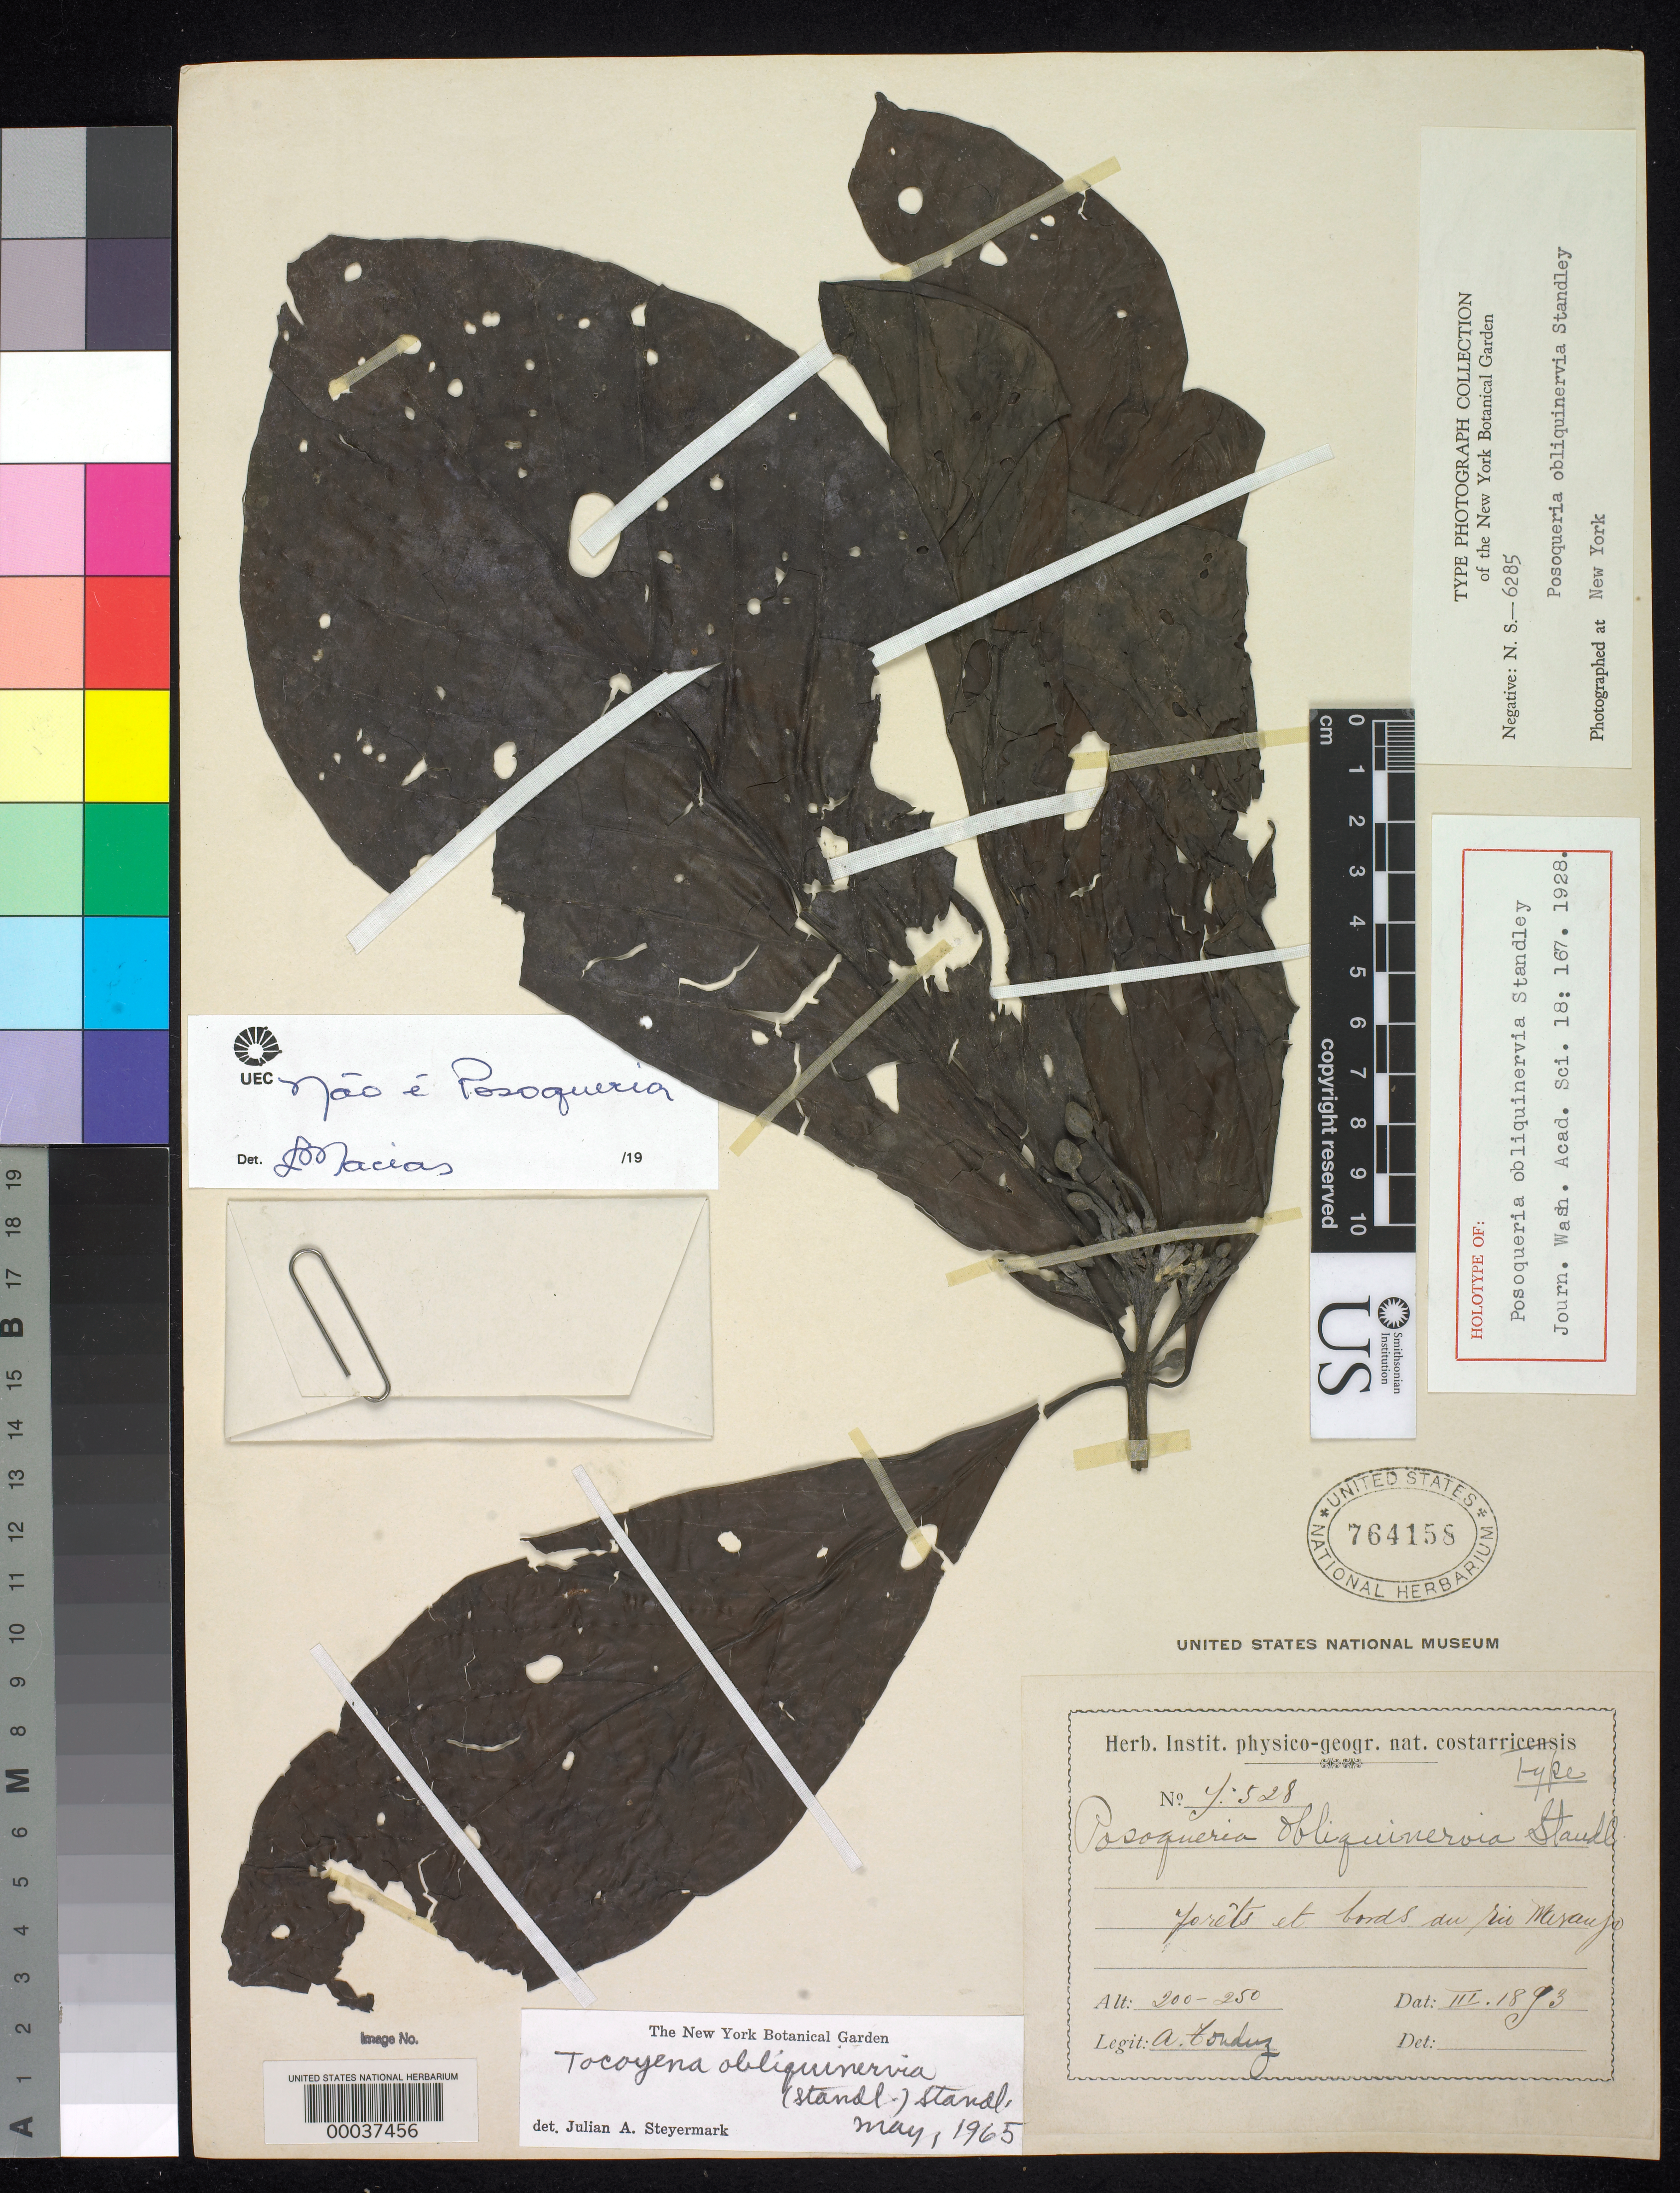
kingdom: Plantae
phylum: Tracheophyta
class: Magnoliopsida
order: Gentianales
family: Rubiaceae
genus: Posoqueria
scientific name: Posoqueria obliquinervia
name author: Standl.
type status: Holotype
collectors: A. Tonduz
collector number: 9528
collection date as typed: Mar 1893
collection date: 1893-03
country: Costa Rica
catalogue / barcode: US 764158